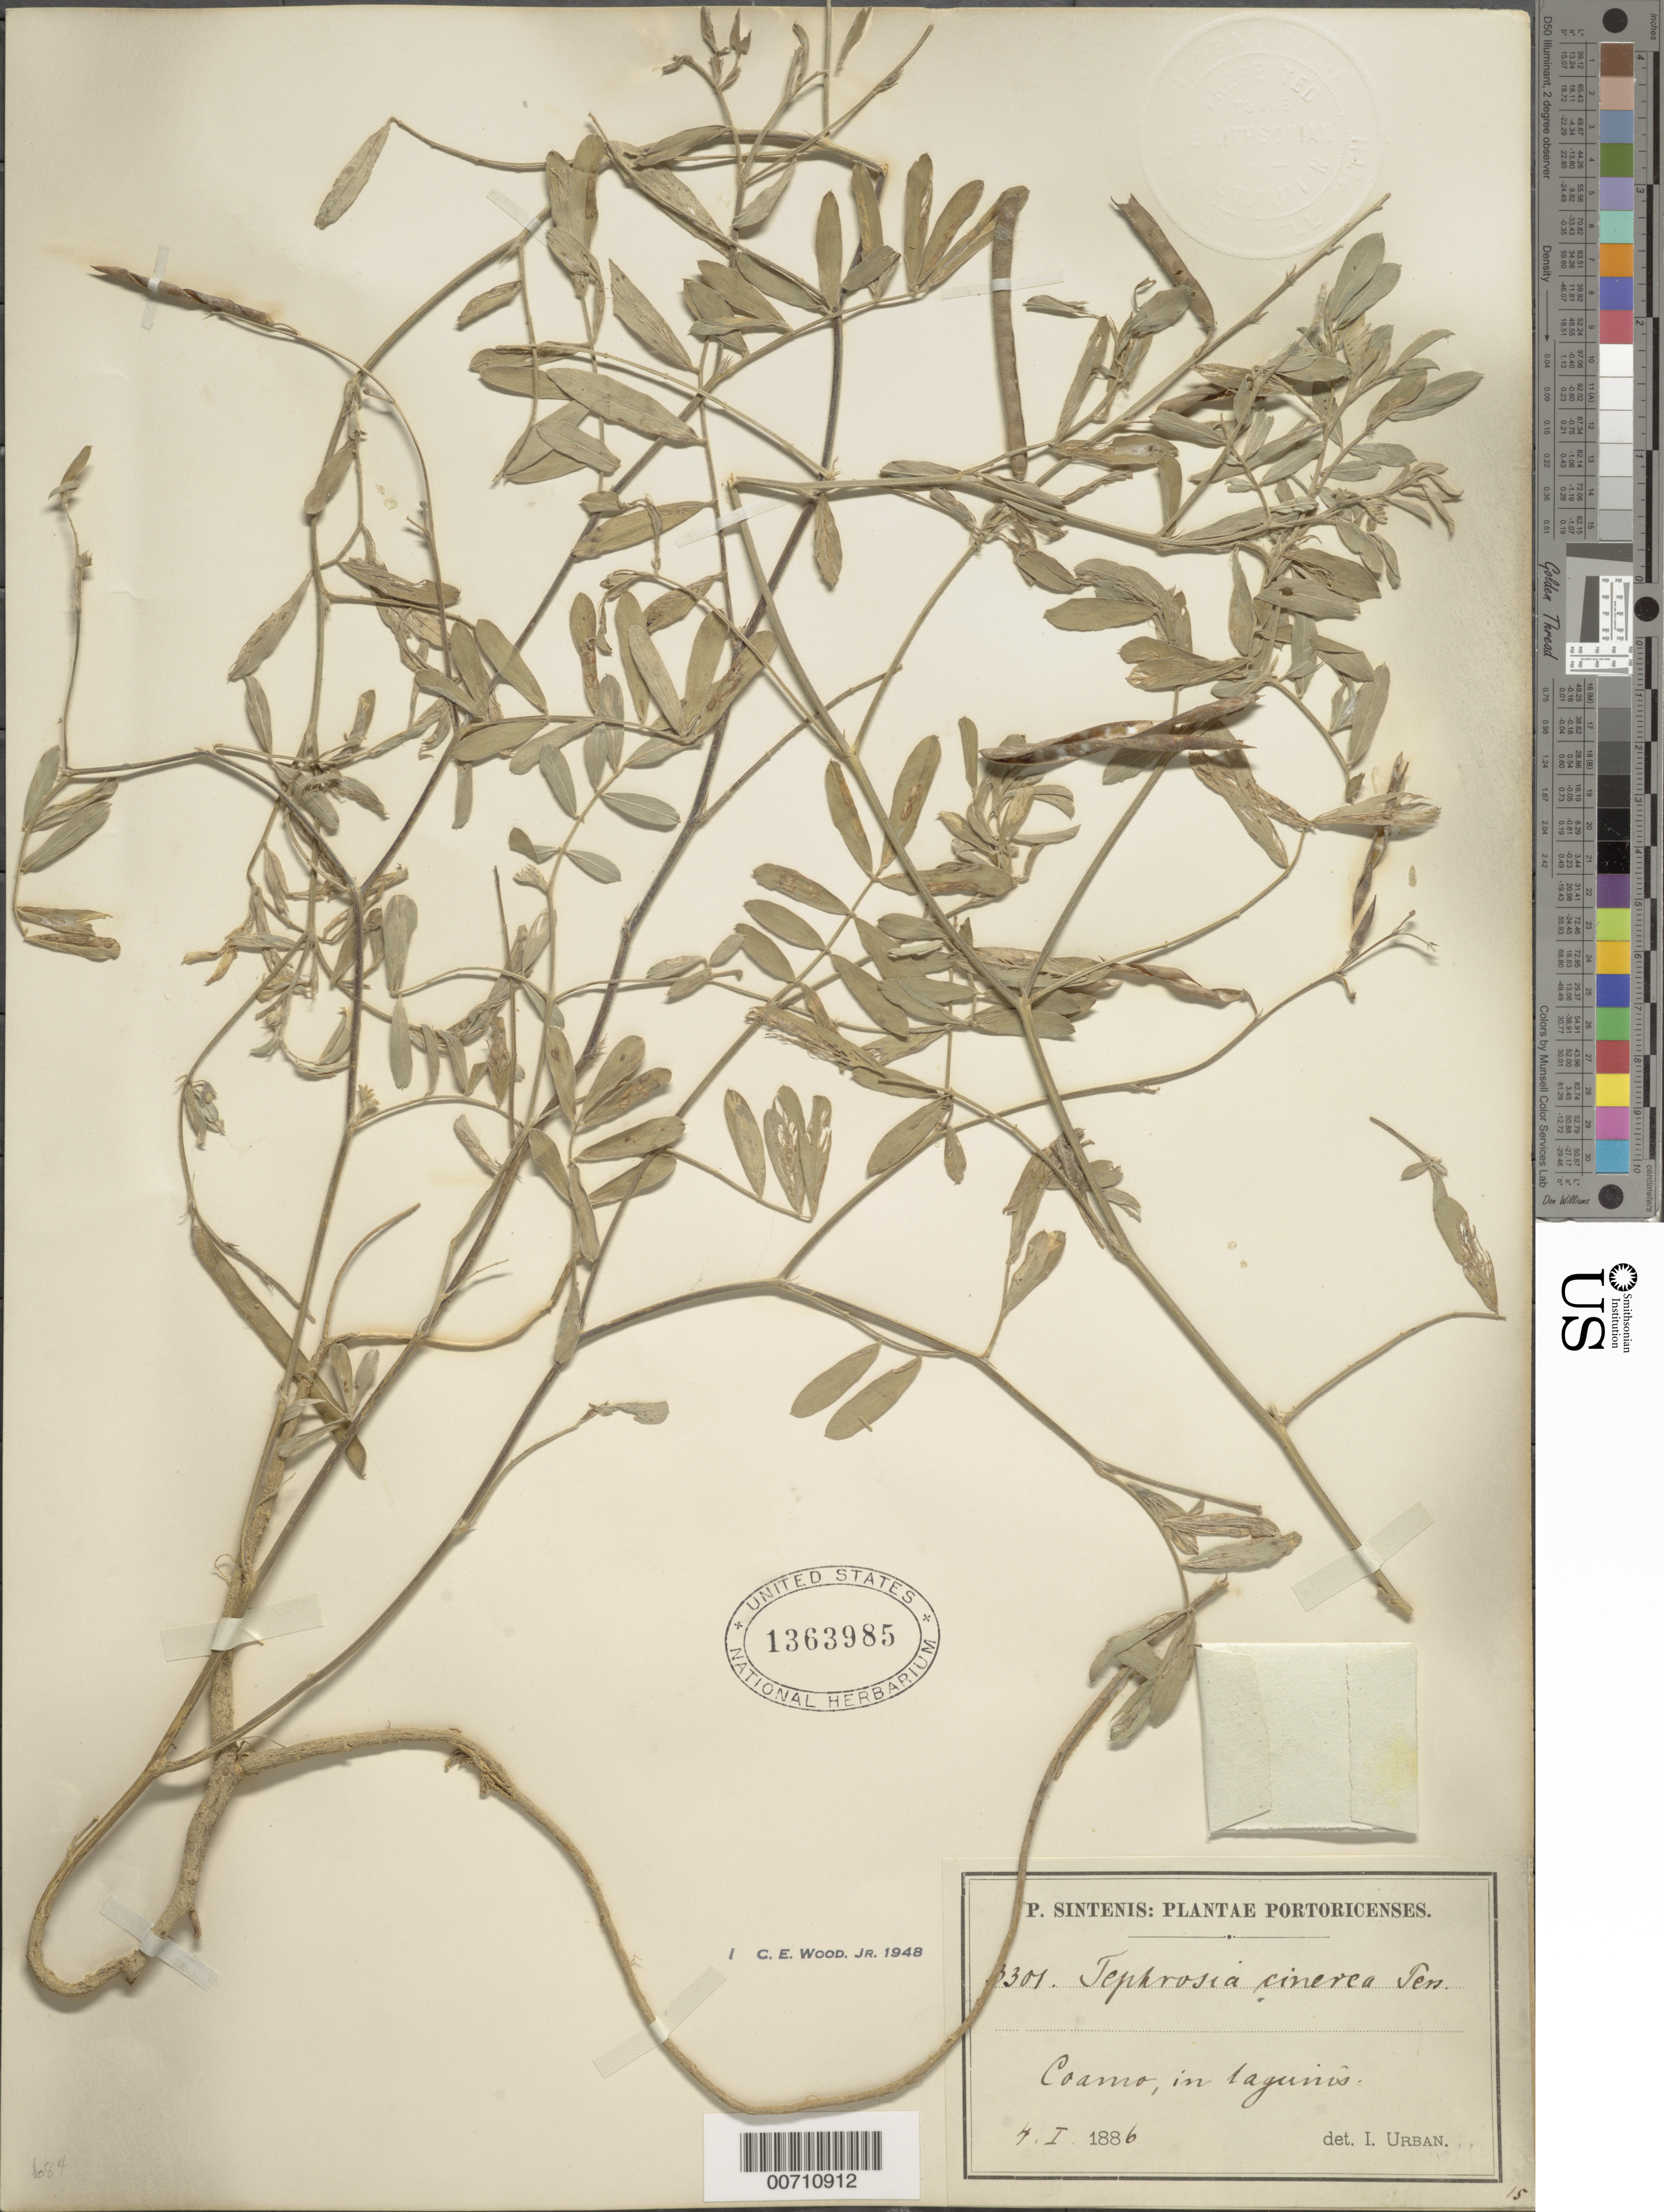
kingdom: Plantae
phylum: Tracheophyta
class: Magnoliopsida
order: Fabales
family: Fabaceae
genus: Tephrosia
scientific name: Tephrosia cinerea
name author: (L.) Pers.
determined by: Urban, Ignatz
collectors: P. Sintenis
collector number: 3301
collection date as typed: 04 Jan 1886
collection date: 1886-01-04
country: Puerto Rico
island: Greater Antilles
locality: Coamo, in lagunis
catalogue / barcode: US 1363985